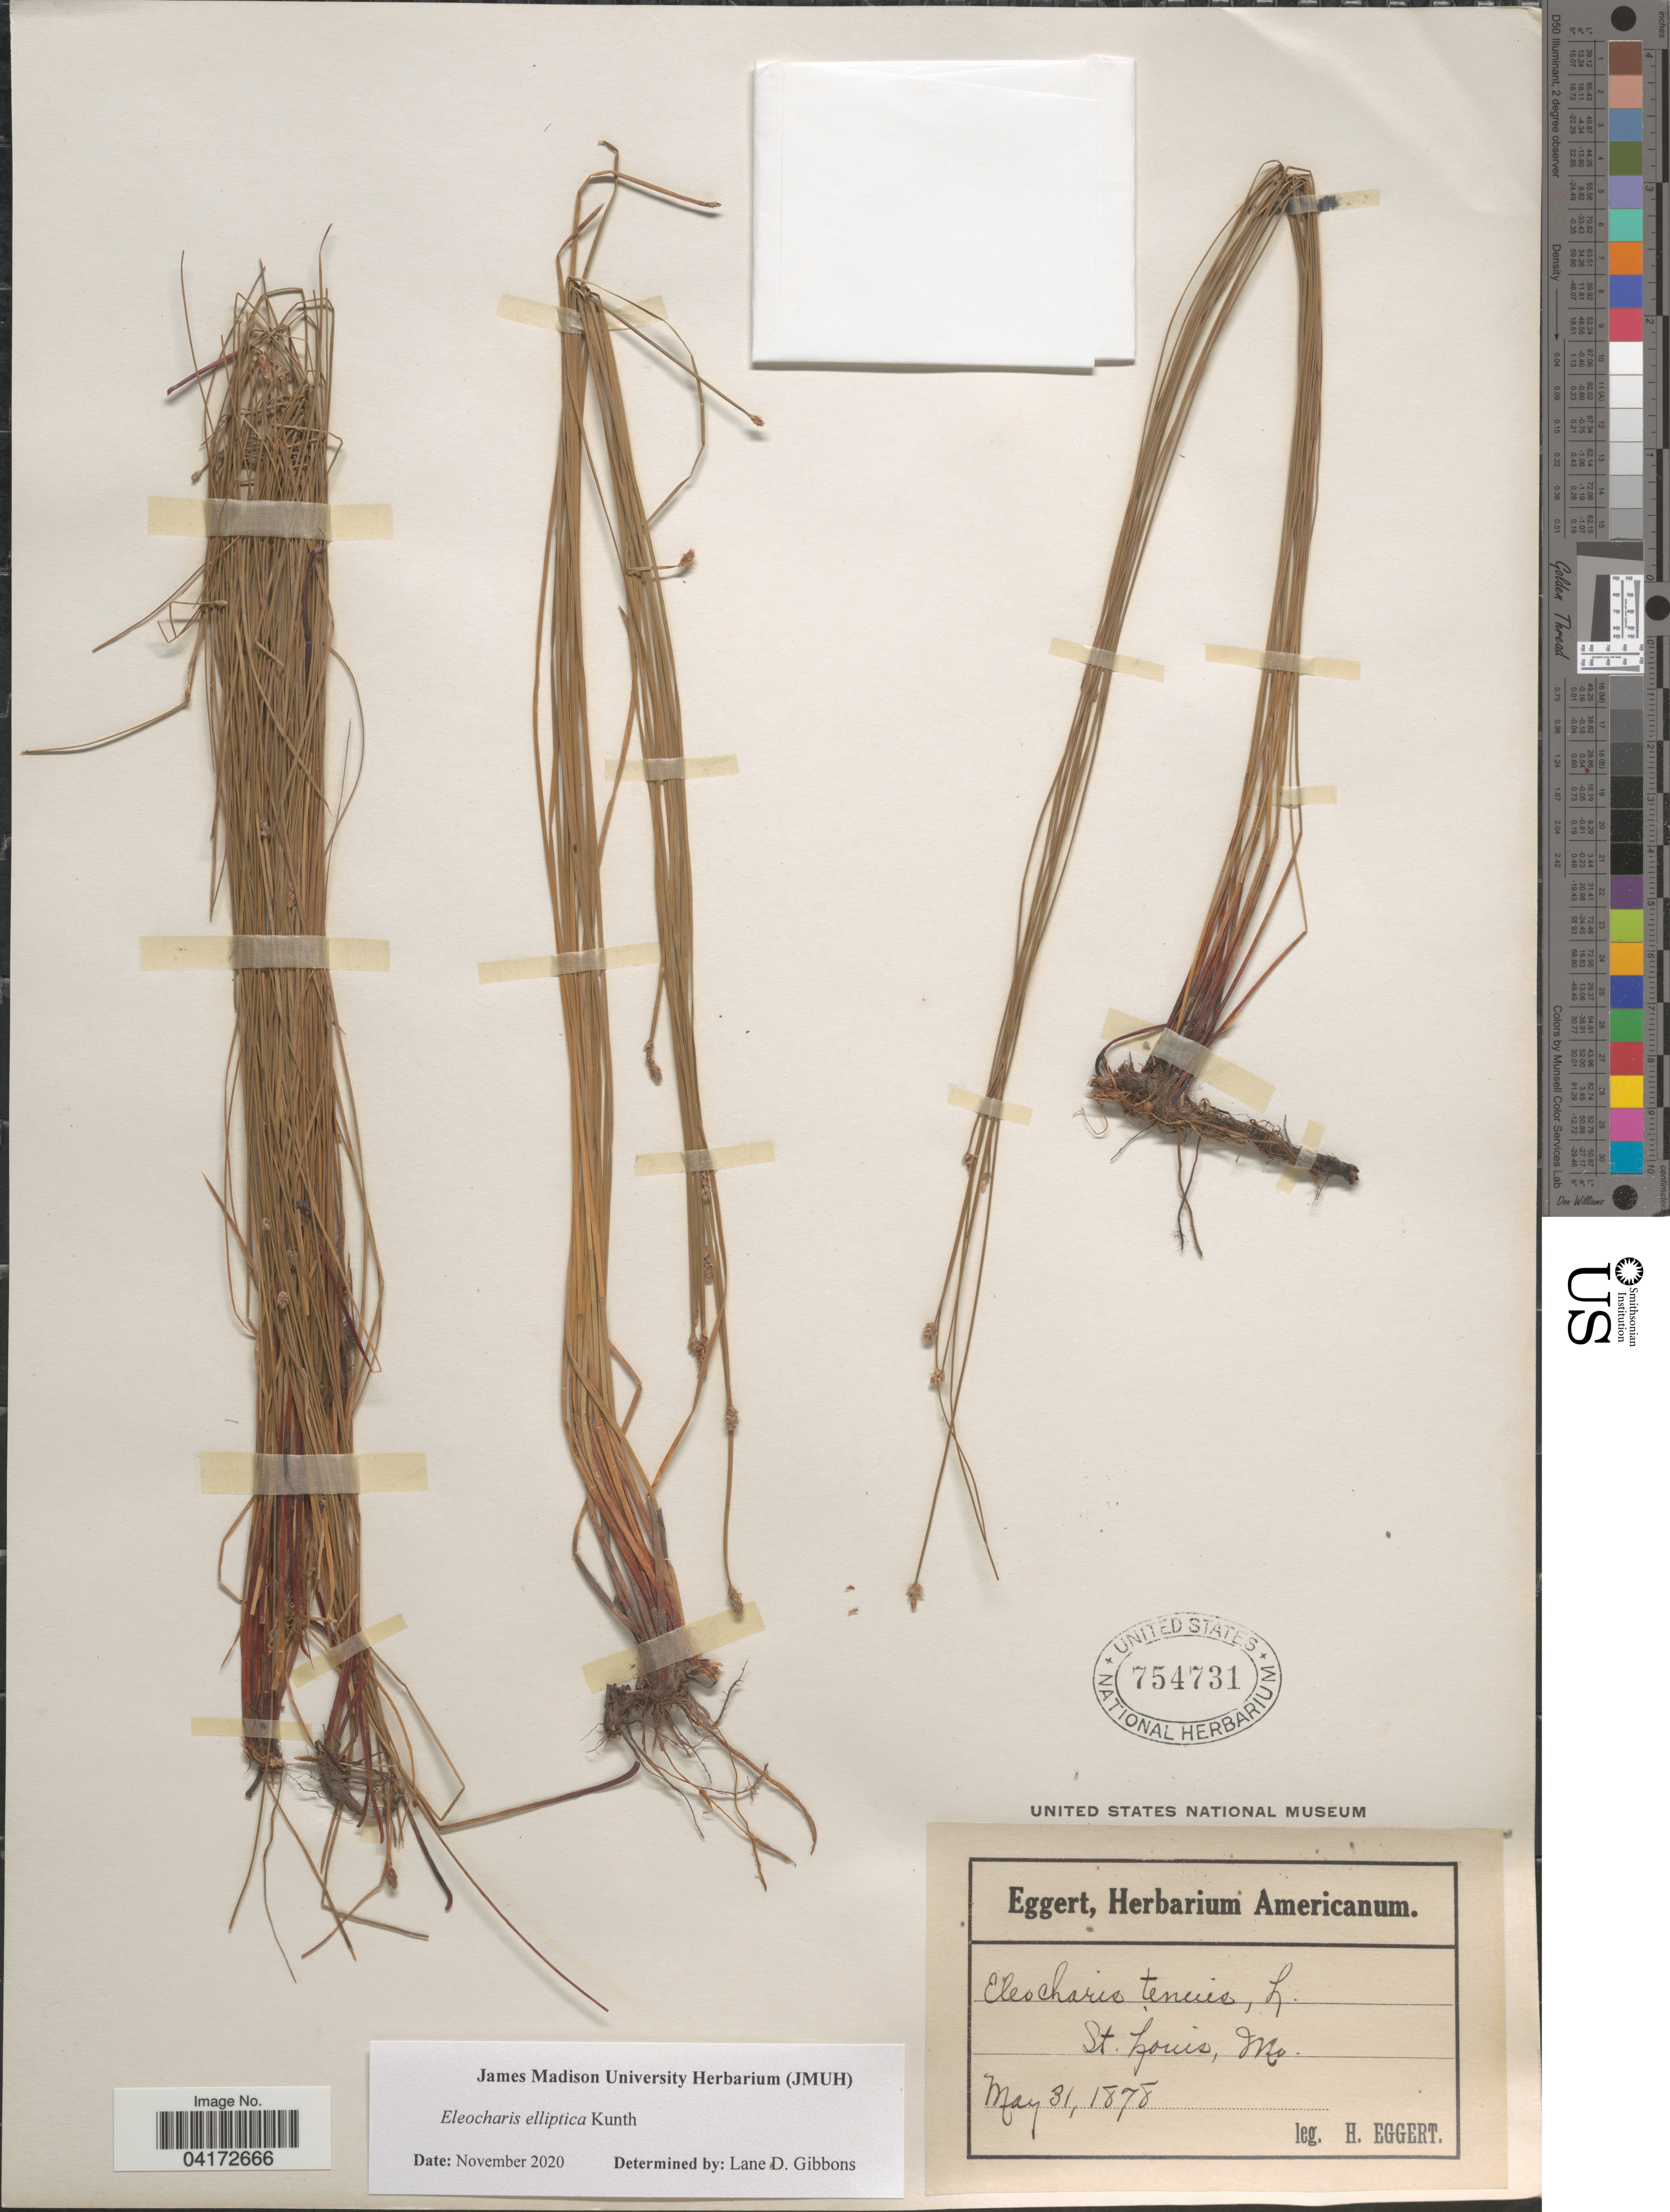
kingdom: Plantae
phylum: Tracheophyta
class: Liliopsida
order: Poales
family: Cyperaceae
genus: Eleocharis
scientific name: Eleocharis elliptica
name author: Kunth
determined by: Gibbons, Lane D.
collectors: H. Eggert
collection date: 1878-05-31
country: United States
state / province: Missouri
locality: St. Louis.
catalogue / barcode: US 754731